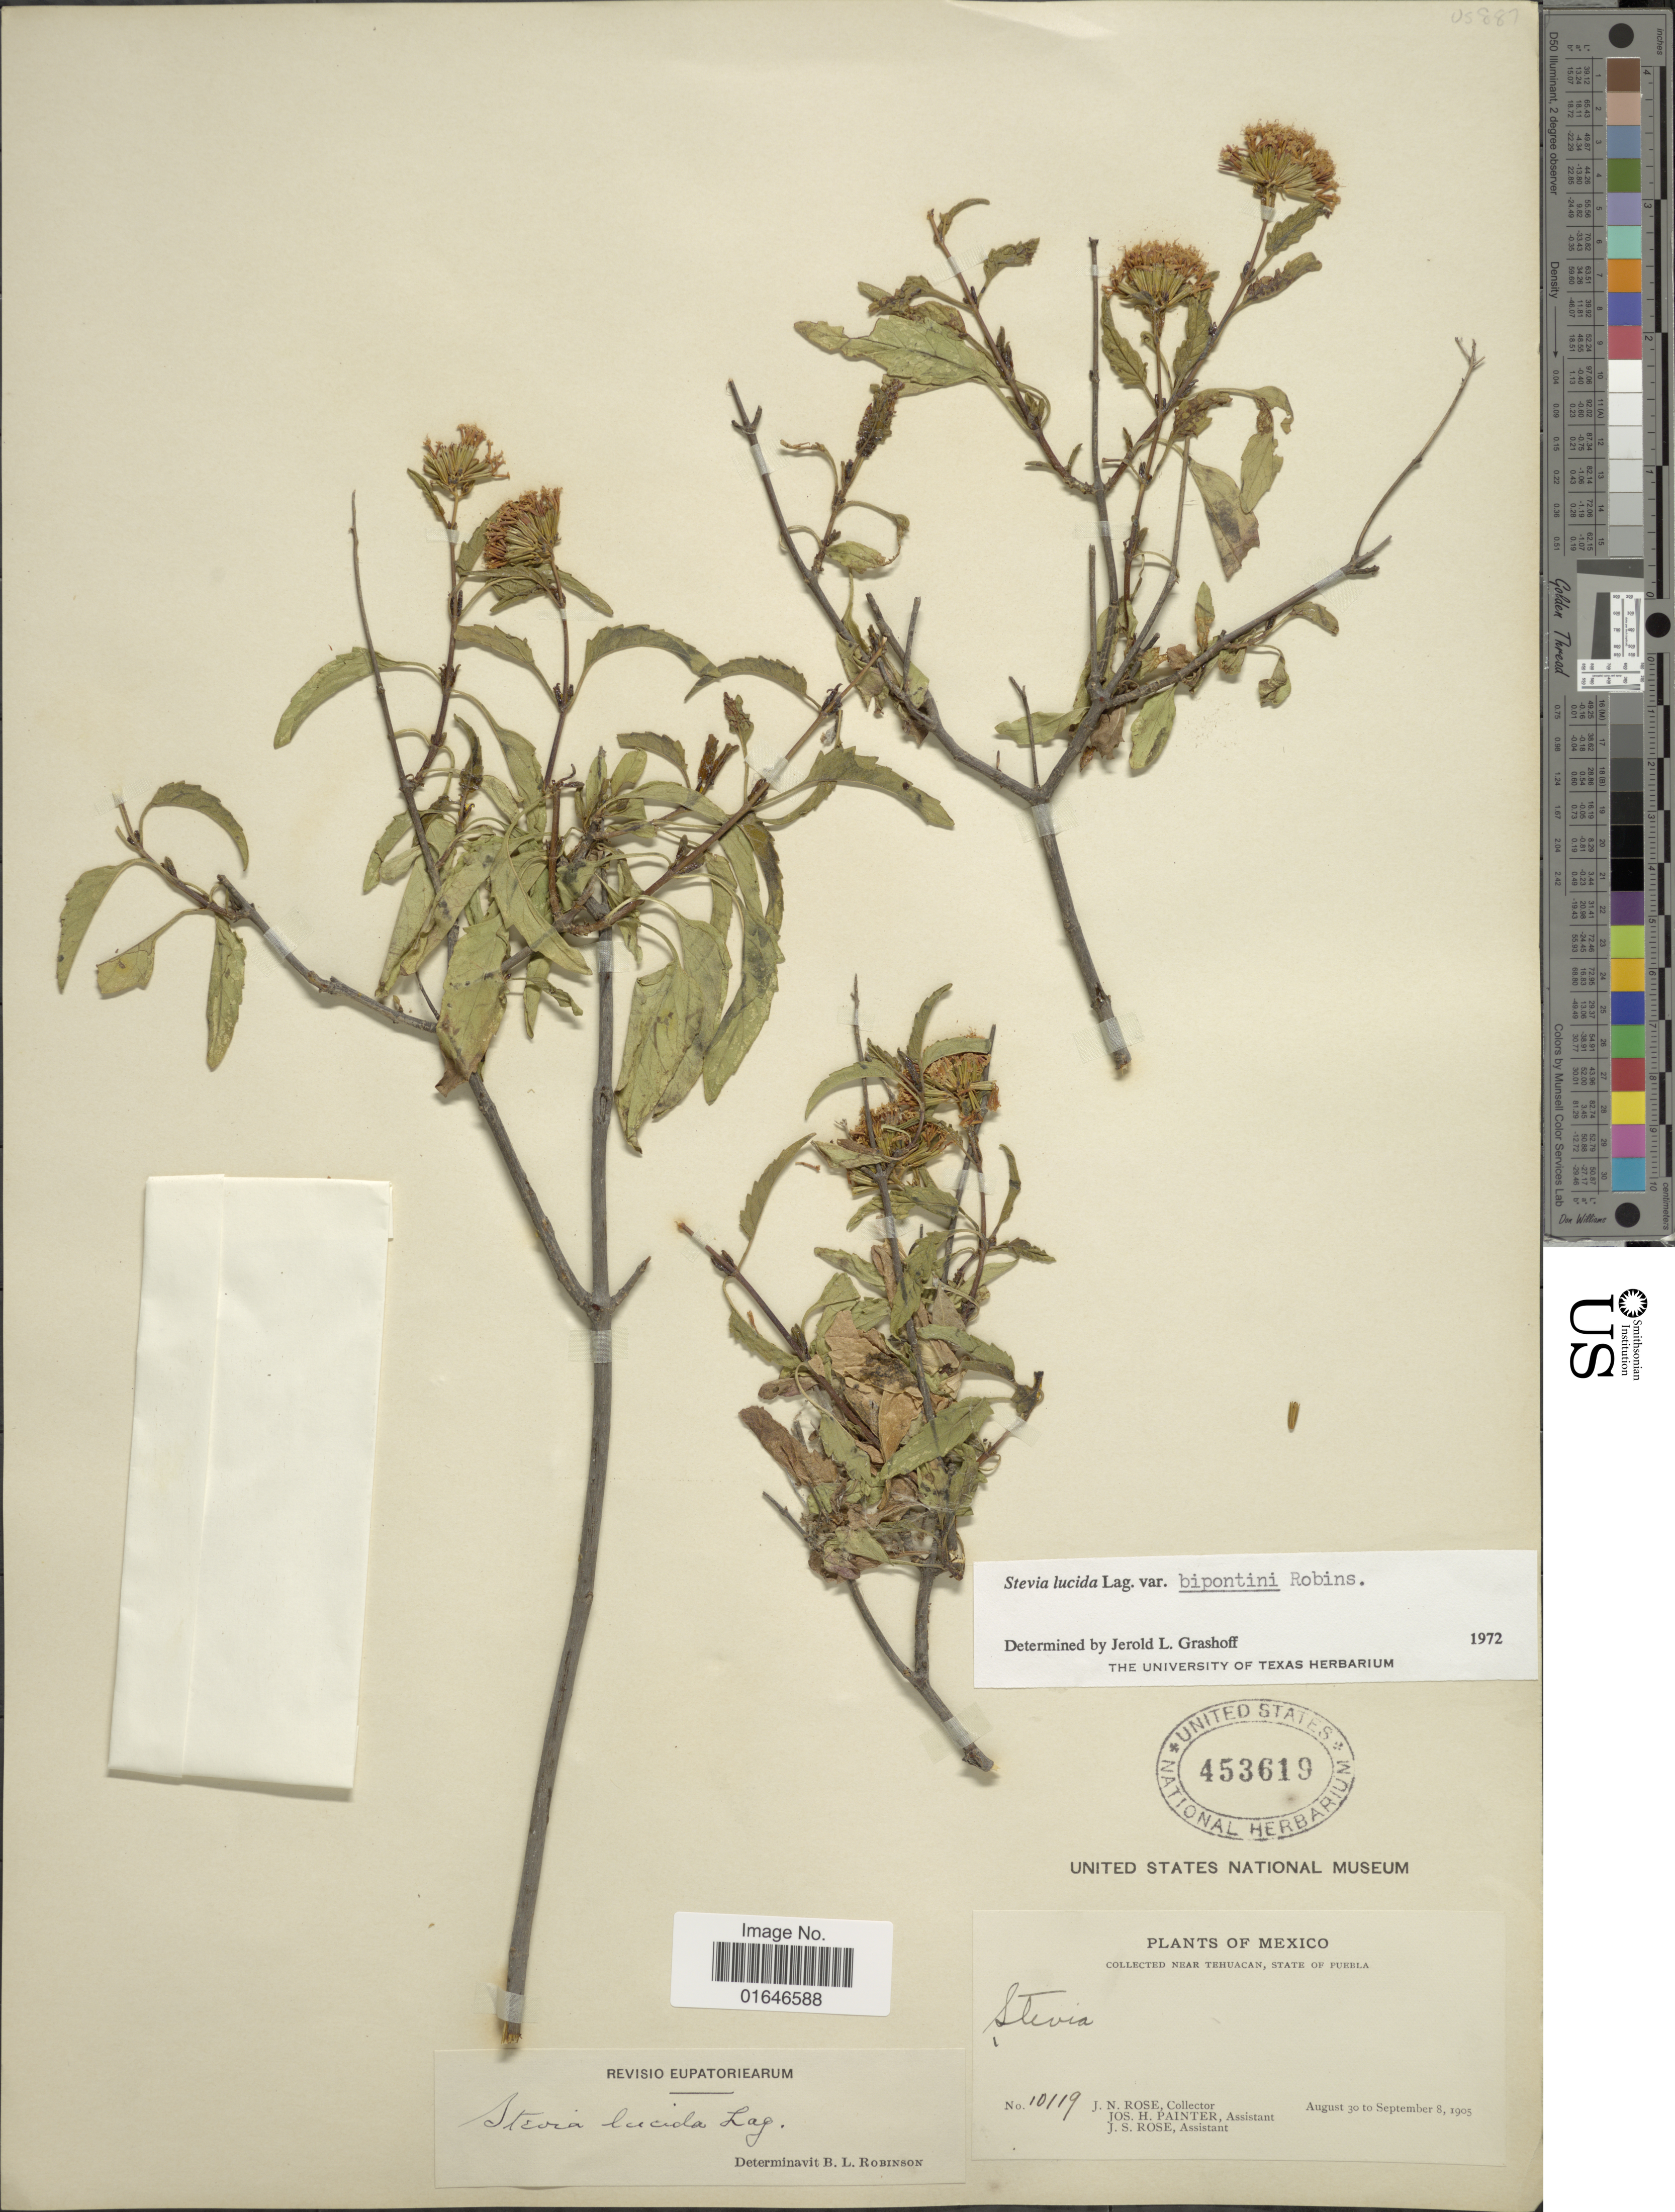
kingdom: Plantae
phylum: Tracheophyta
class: Magnoliopsida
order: Asterales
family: Asteraceae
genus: Stevia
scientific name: Stevia lucida var. bipontini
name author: B.L. Rob.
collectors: J. N. Rose, J. H. Painter & J. S. Rose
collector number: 10119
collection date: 1905-08-30/1905-09-08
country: Mexico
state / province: Puebla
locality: Near Tehuacan, state of Puebla.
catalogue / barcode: US 453619